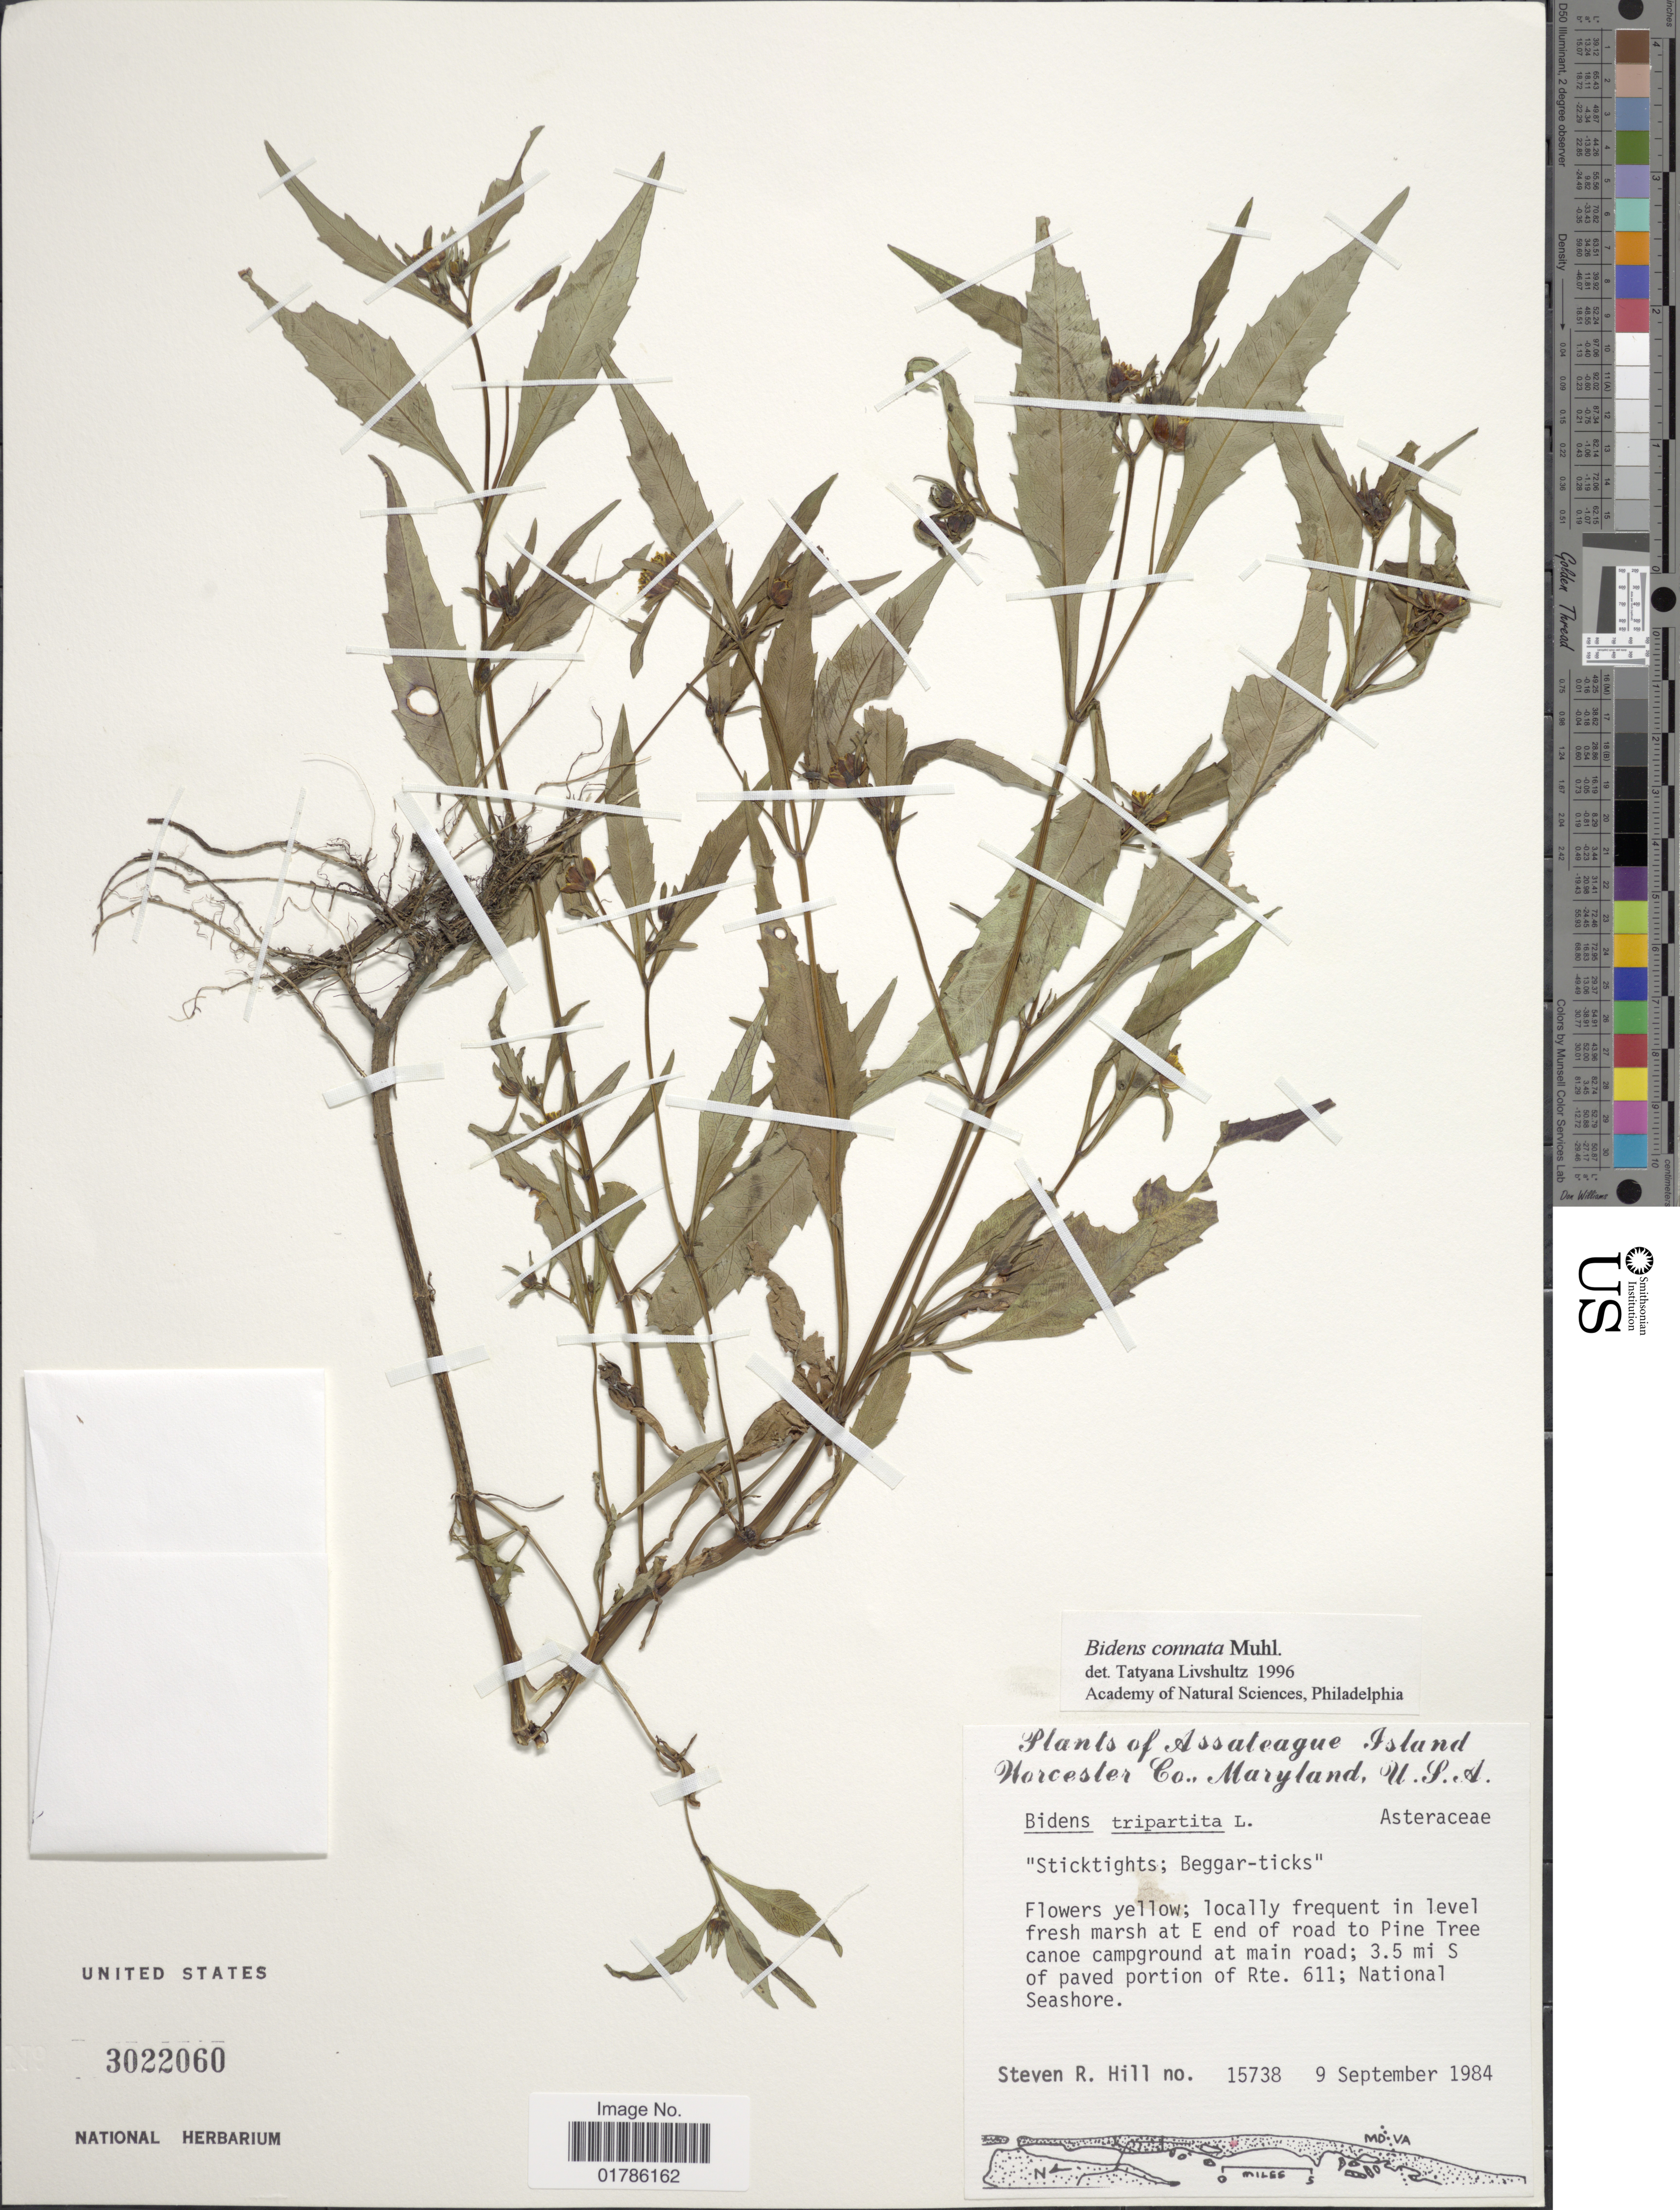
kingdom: Plantae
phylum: Tracheophyta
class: Magnoliopsida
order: Asterales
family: Asteraceae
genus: Bidens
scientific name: Bidens connata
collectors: S. R. Hill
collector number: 15738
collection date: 1984-09-09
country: United States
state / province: Maryland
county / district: Worcester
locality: Assateague Island, Worcester Co., at E end of road to Pine Tree Canoe campground at main road, 3.5 mi S of paved portion Rte, 611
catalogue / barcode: US 3022060